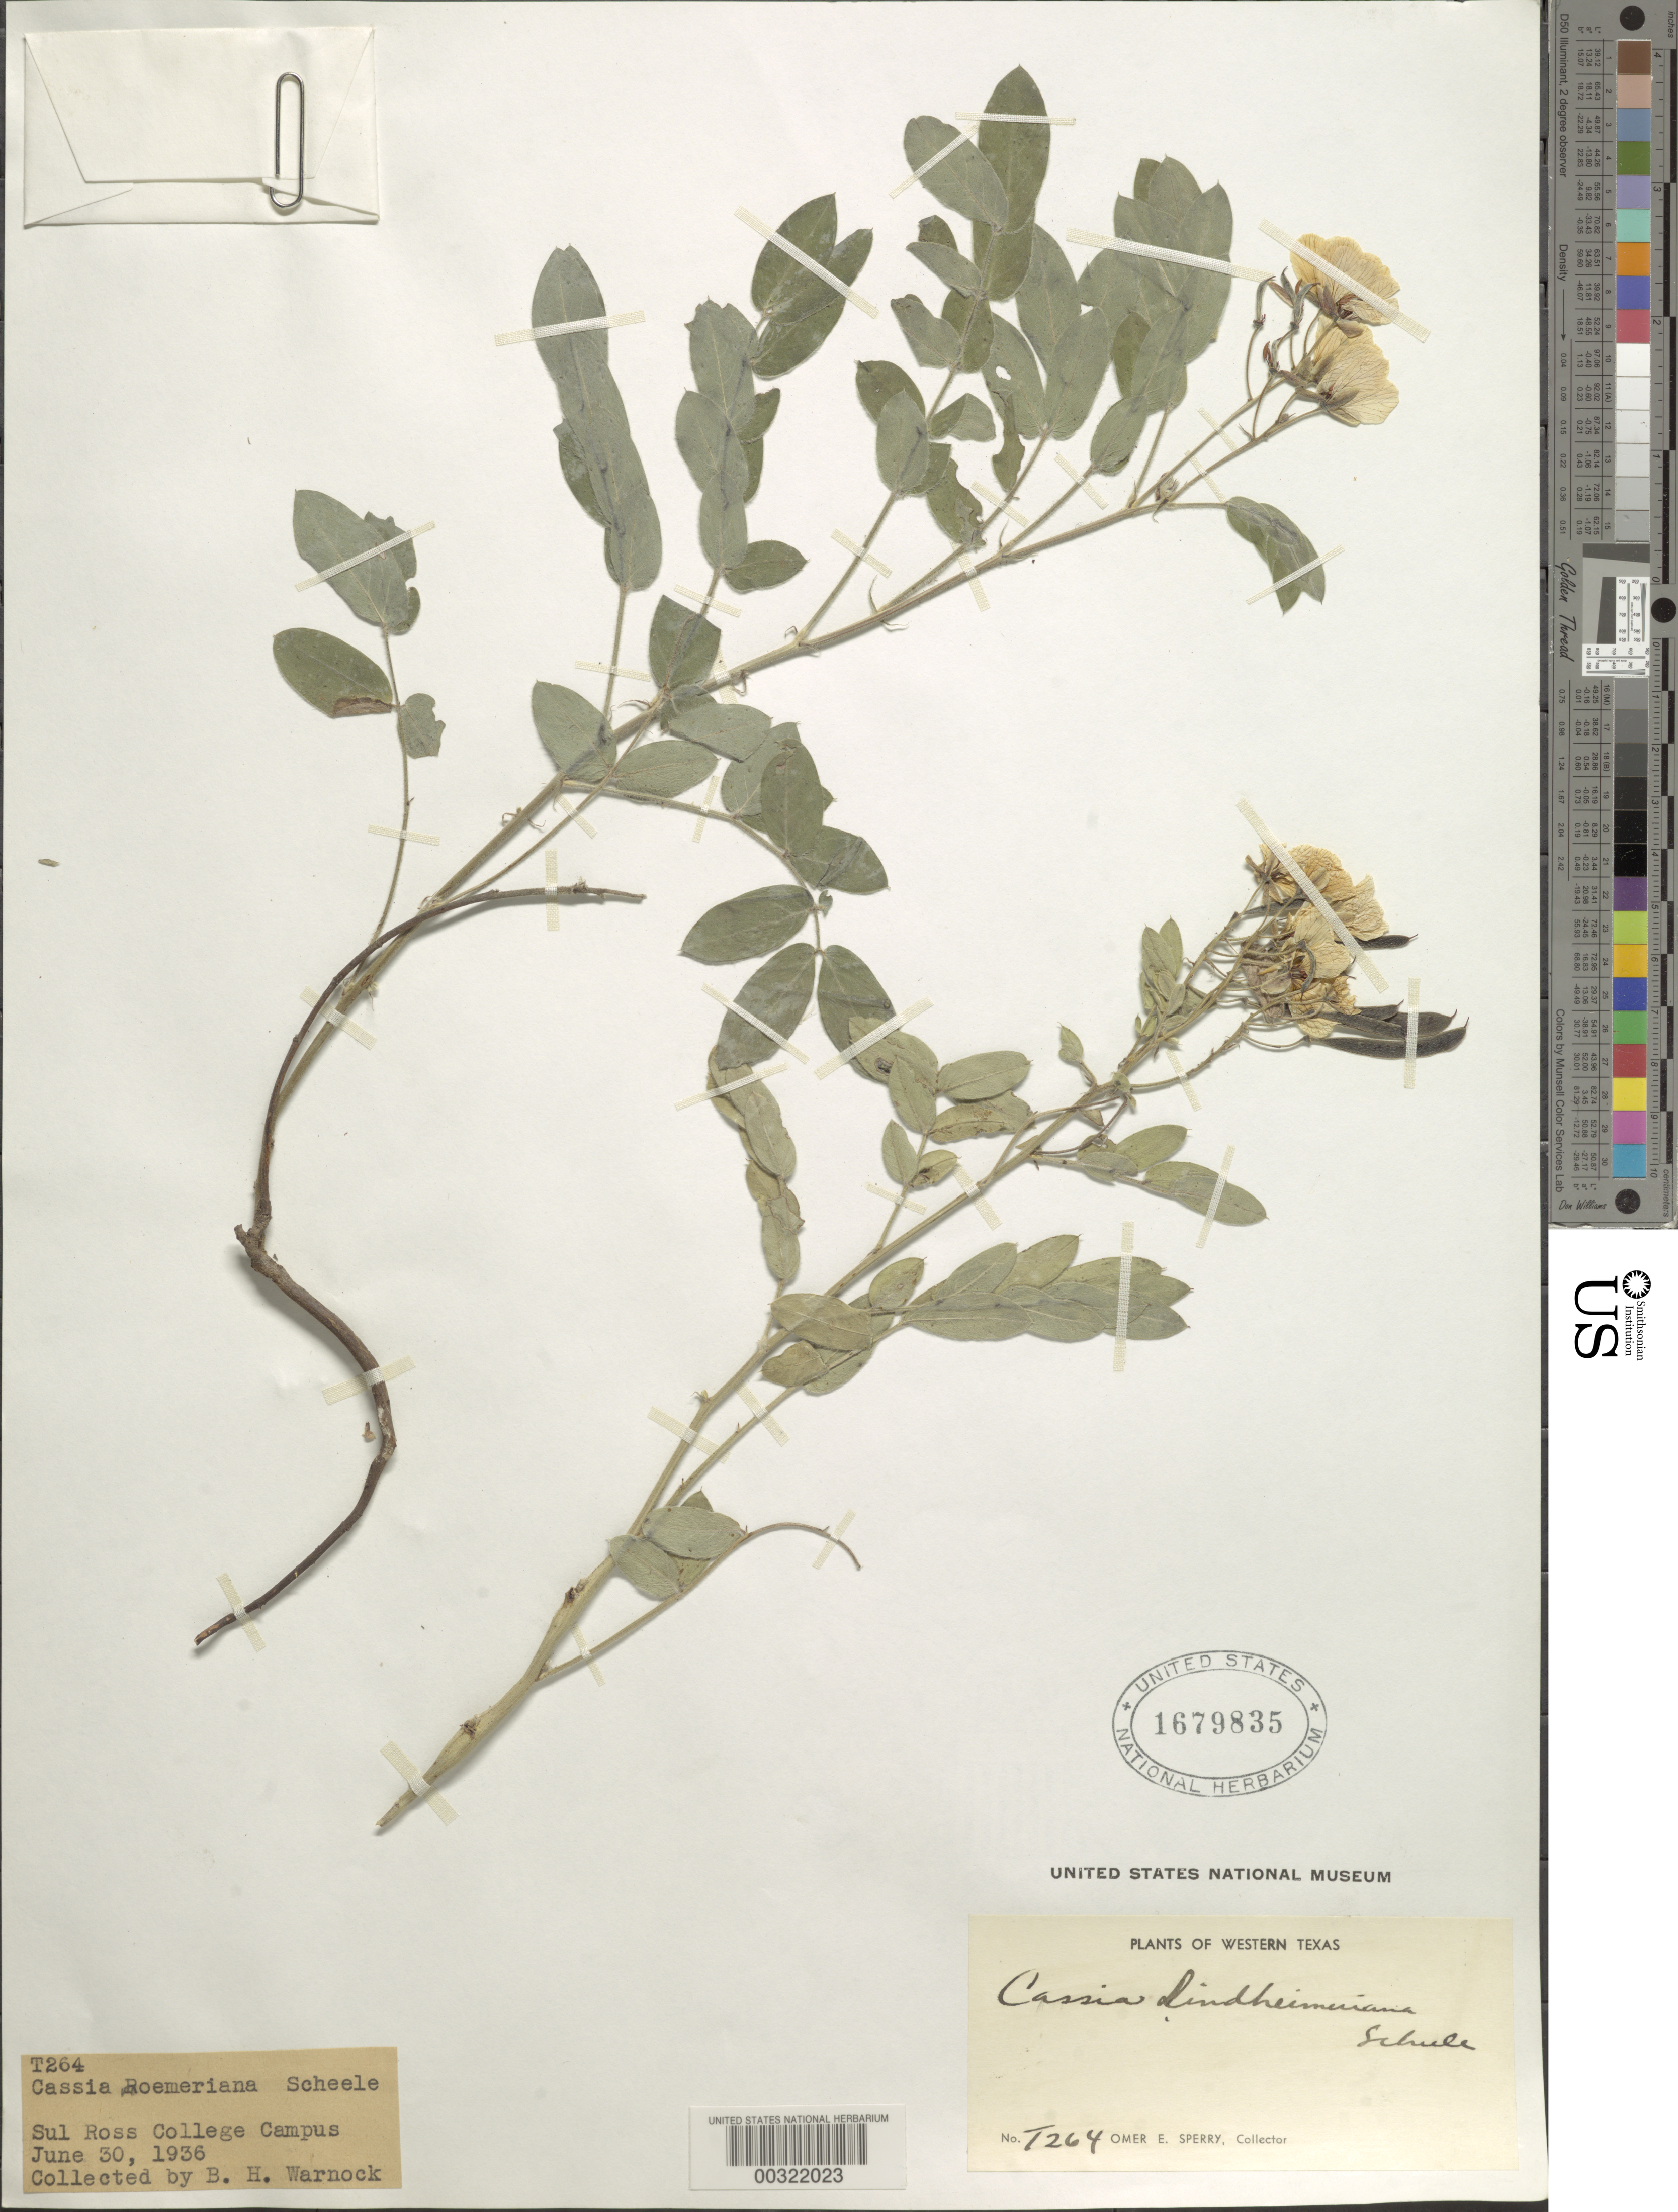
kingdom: Plantae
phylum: Tracheophyta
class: Magnoliopsida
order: Fabales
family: Fabaceae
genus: Senna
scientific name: Senna lindheimeriana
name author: (Scheele) H.S. Irwin & Barneby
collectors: O. E. Sperry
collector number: T264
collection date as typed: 30 Jun 1936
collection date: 1936-06-30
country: United States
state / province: Texas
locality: Sul ross college campus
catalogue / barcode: US 1679835